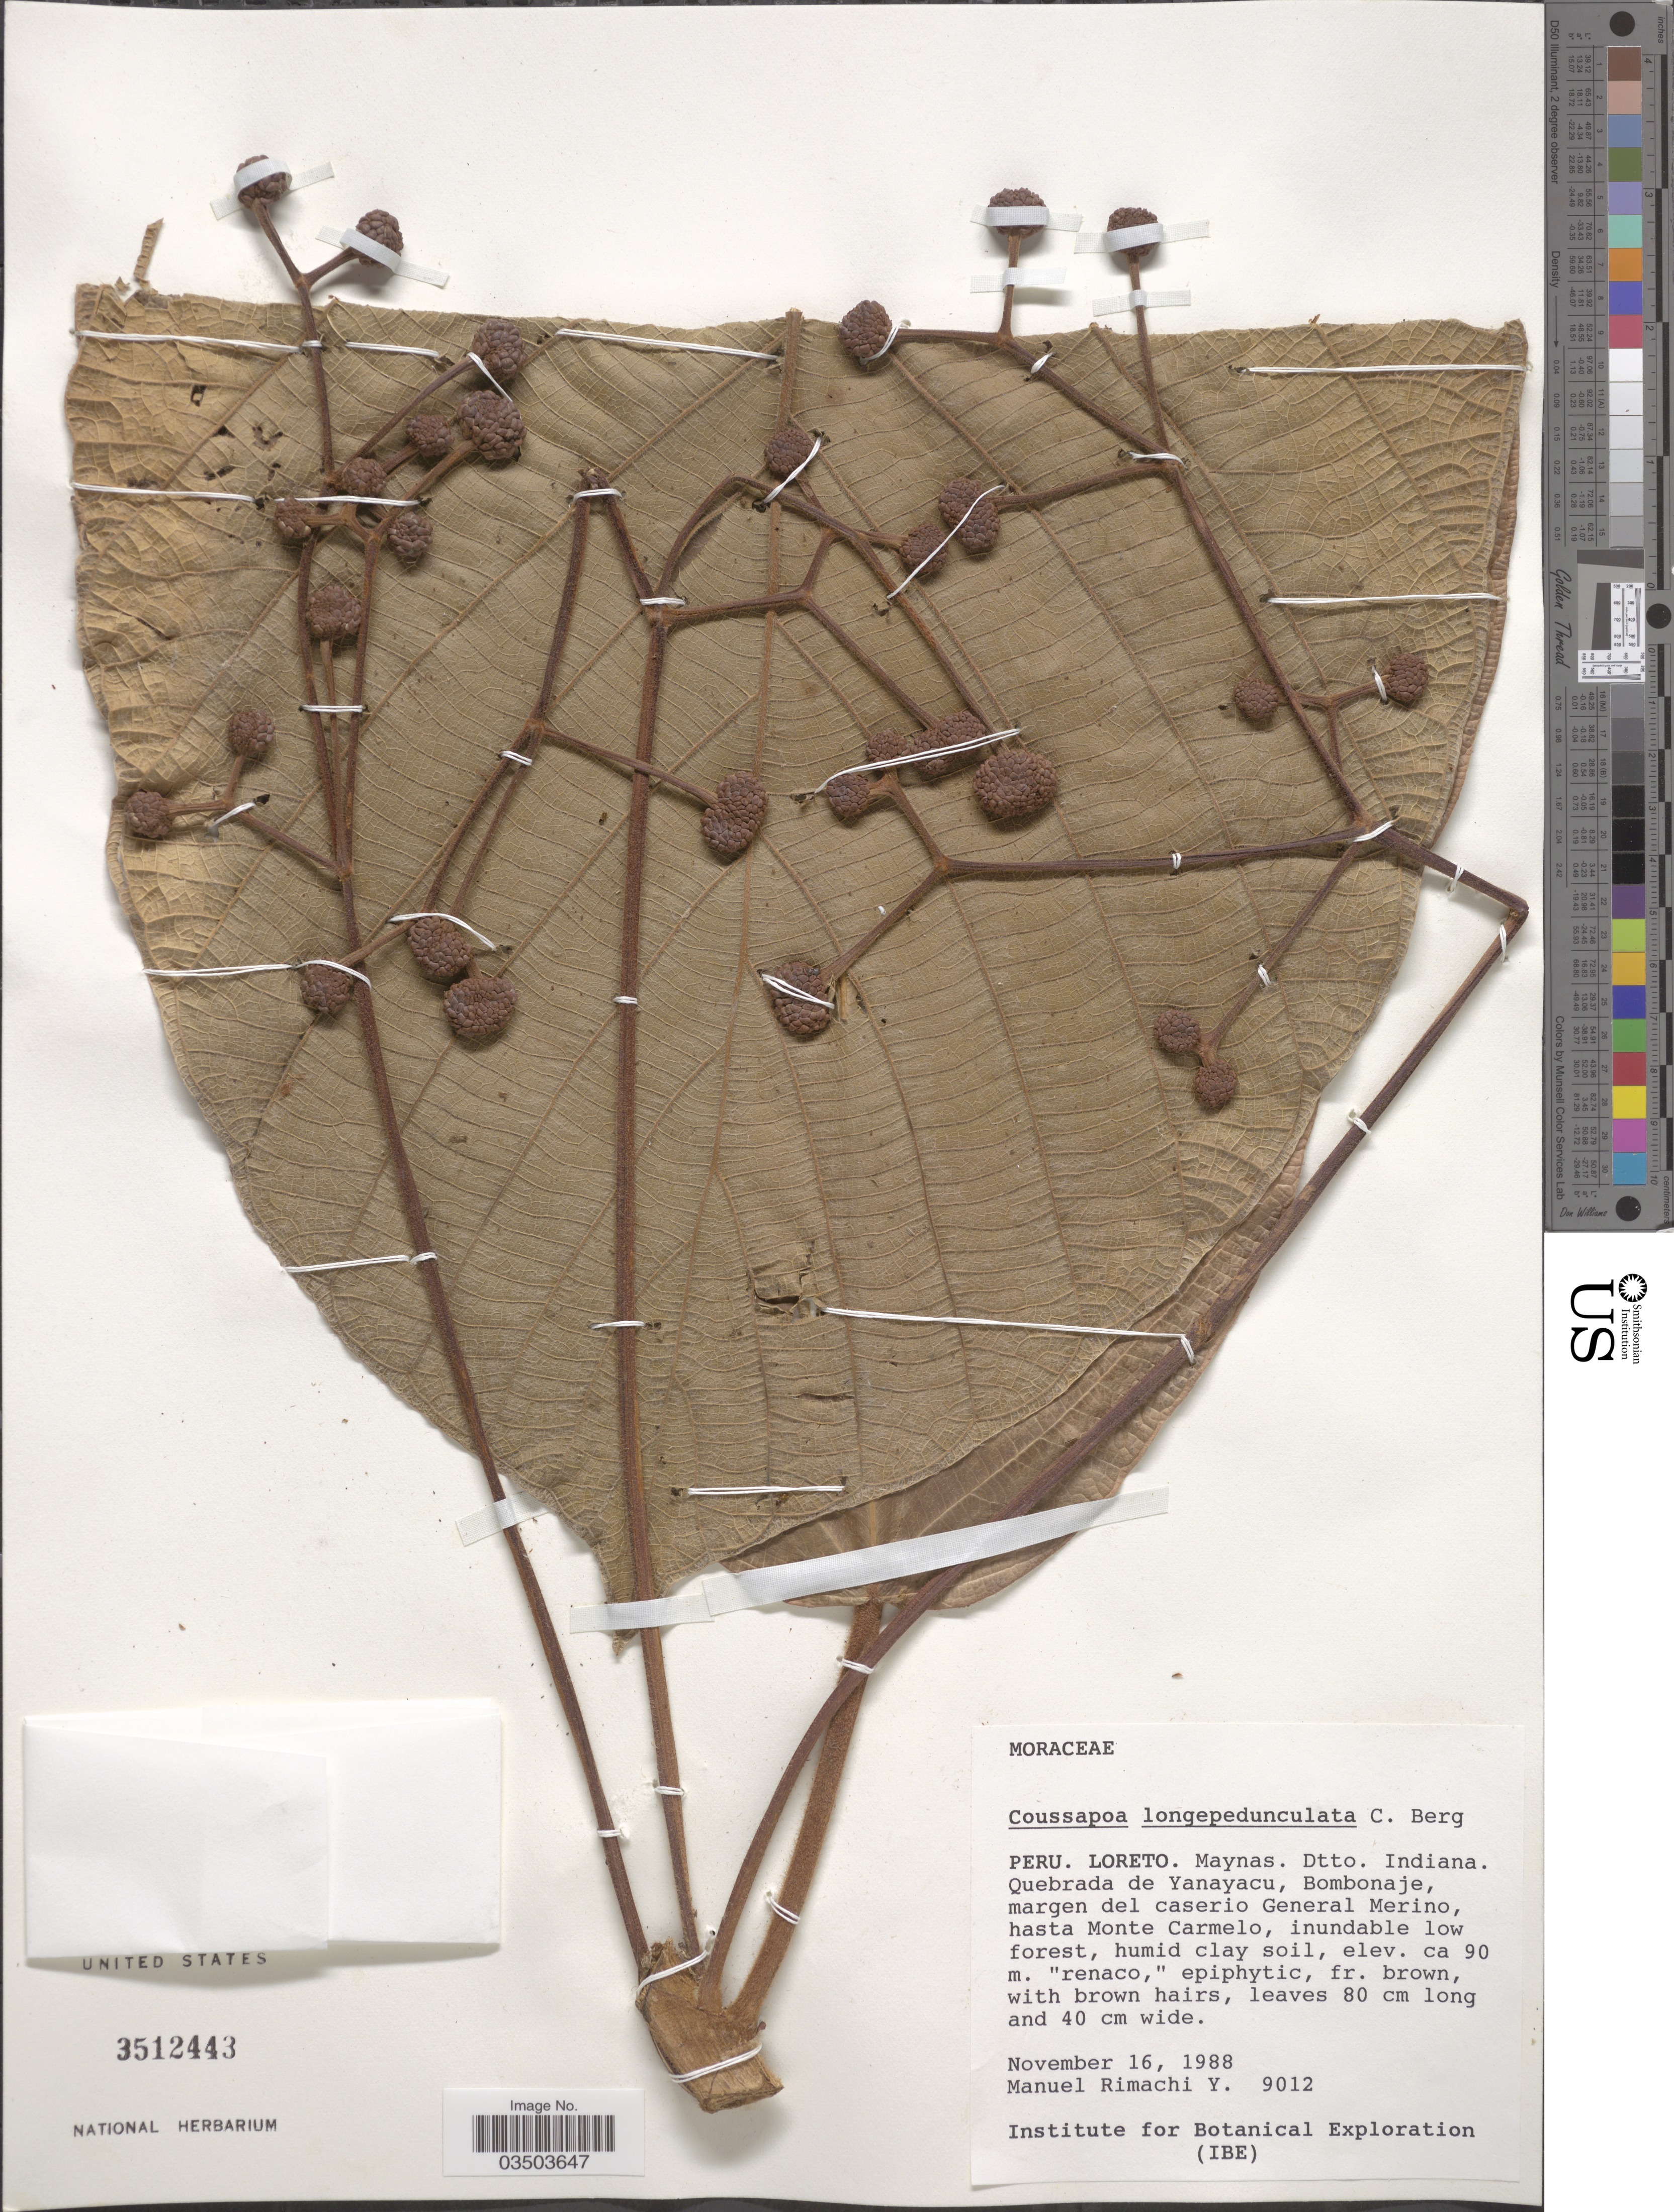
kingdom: Plantae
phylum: Tracheophyta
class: Magnoliopsida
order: Rosales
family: Urticaceae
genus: Coussapoa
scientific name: Coussapoa longipedunculata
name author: Akkermans & C.C. Berg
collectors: M. Rimachi Y.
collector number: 9012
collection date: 1988-11-16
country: Peru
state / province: Loreto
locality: Maynas. Dtto. Indiana. Quebrada de Yanayacu, Bombonaje, margen del caserio General Merino, hasta Monte Carmelo.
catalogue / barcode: US 3512443